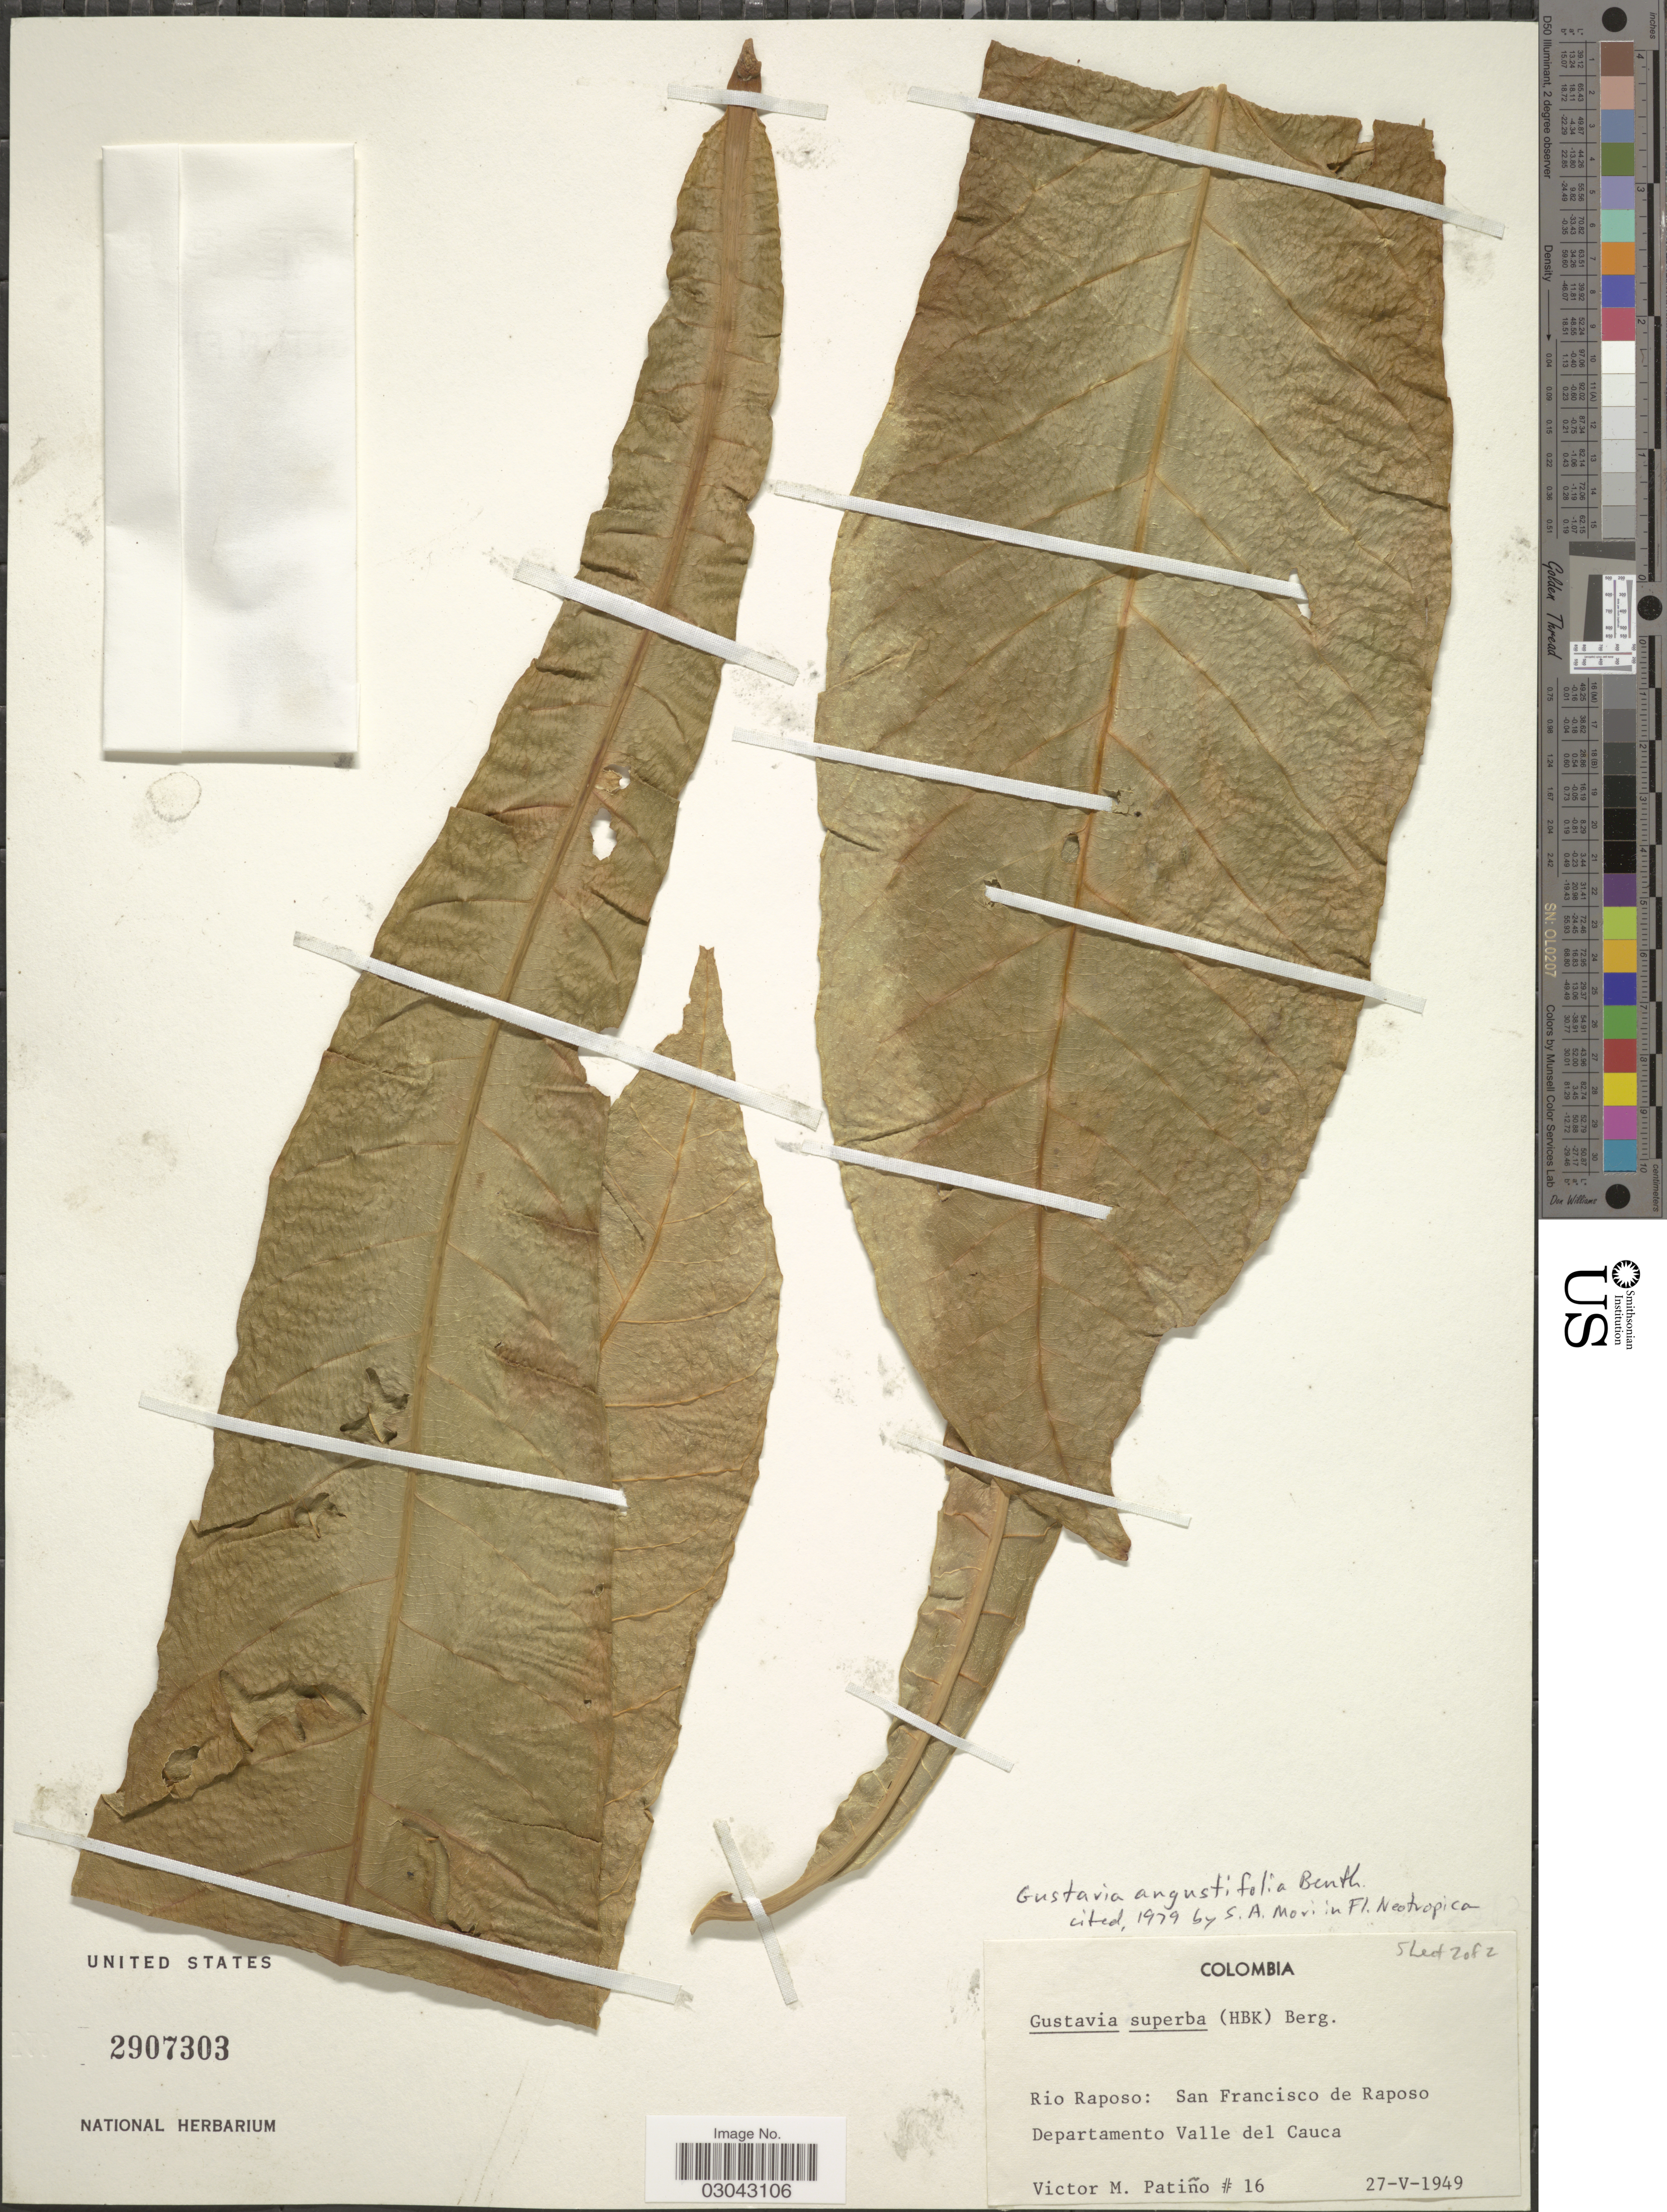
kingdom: Plantae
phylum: Tracheophyta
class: Magnoliopsida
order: Ericales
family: Lecythidaceae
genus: Gustavia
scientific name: Gustavia angustifolia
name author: Benth.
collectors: V. M. Patiño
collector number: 16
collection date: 1949-05-27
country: Colombia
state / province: Valle del Cauca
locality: Rio Raposo: San Francisco de Raposo, Departamento Valle del Cauca.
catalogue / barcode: US 2907303